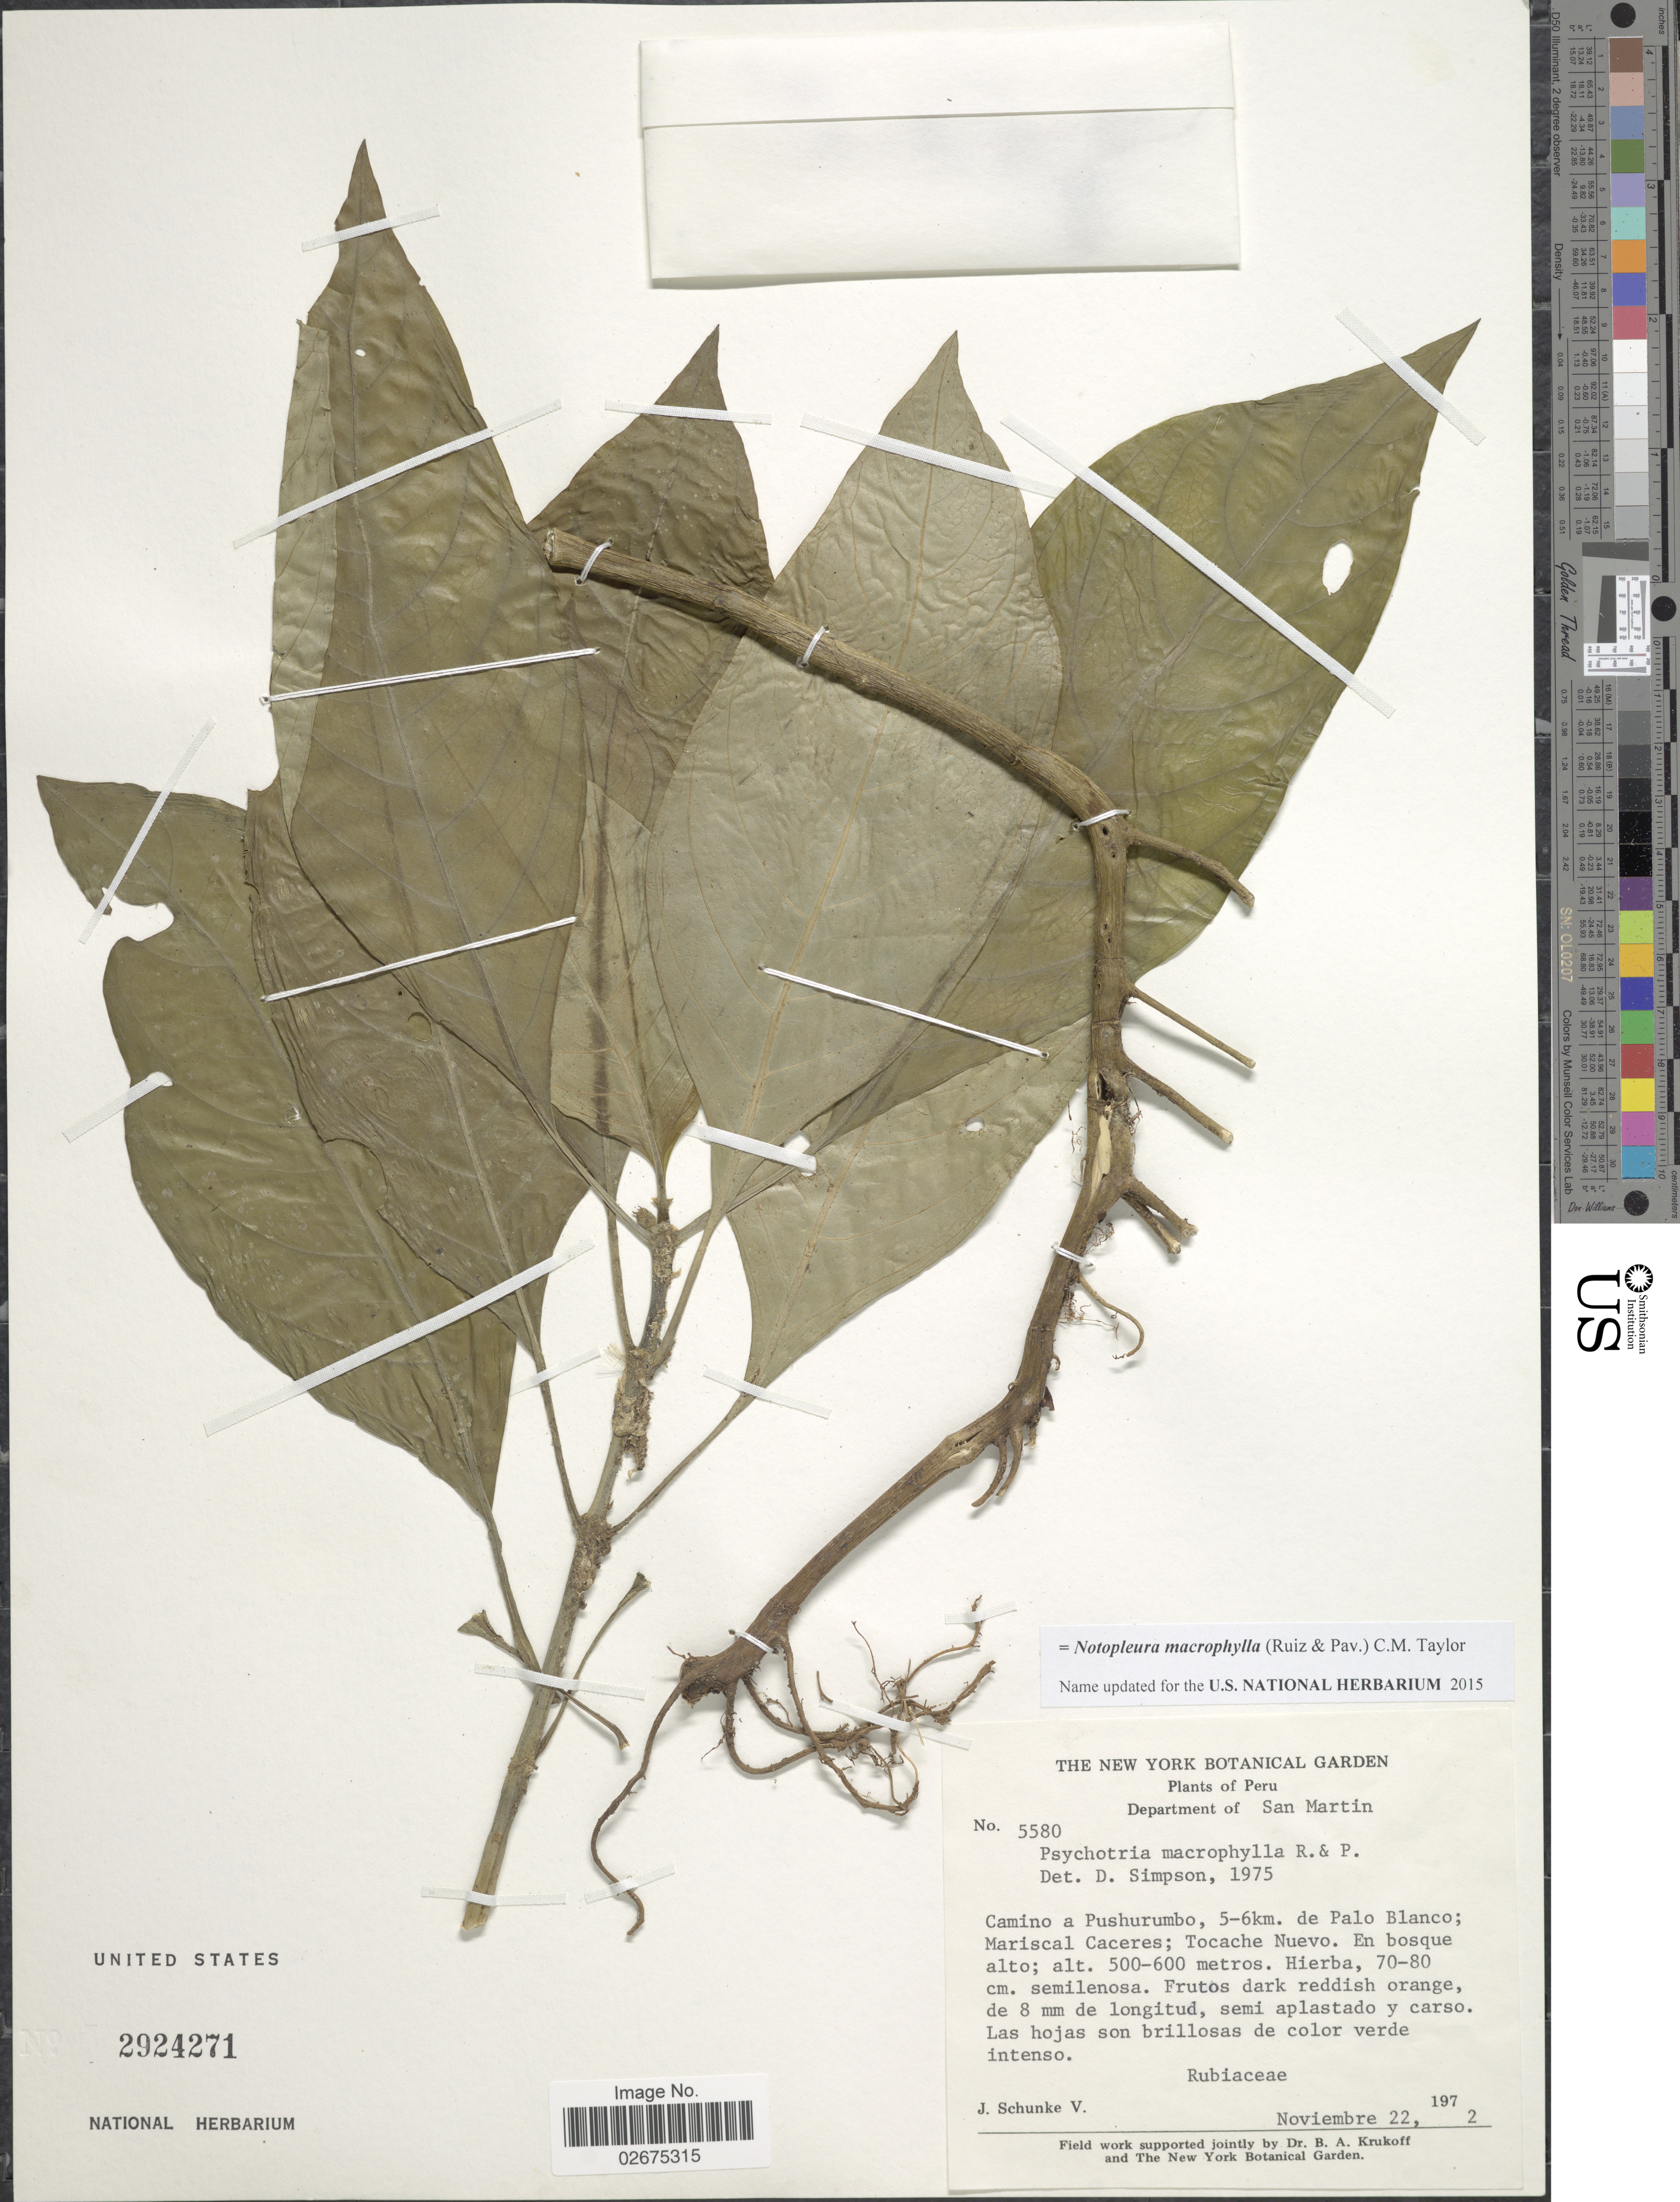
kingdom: Plantae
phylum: Tracheophyta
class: Magnoliopsida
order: Gentianales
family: Rubiaceae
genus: Notopleura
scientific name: Notopleura macrophylla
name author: (Ruiz & Pav.) C.M. Taylor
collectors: J. Schunke Vigo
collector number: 5580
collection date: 1972-11-22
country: Peru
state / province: San Martín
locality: Camino a Pushurumbo, 5-6km de Palo Blanco; Mariscal Caceres; Tocache Nuevo. En bosque alto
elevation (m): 500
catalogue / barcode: US 2924271